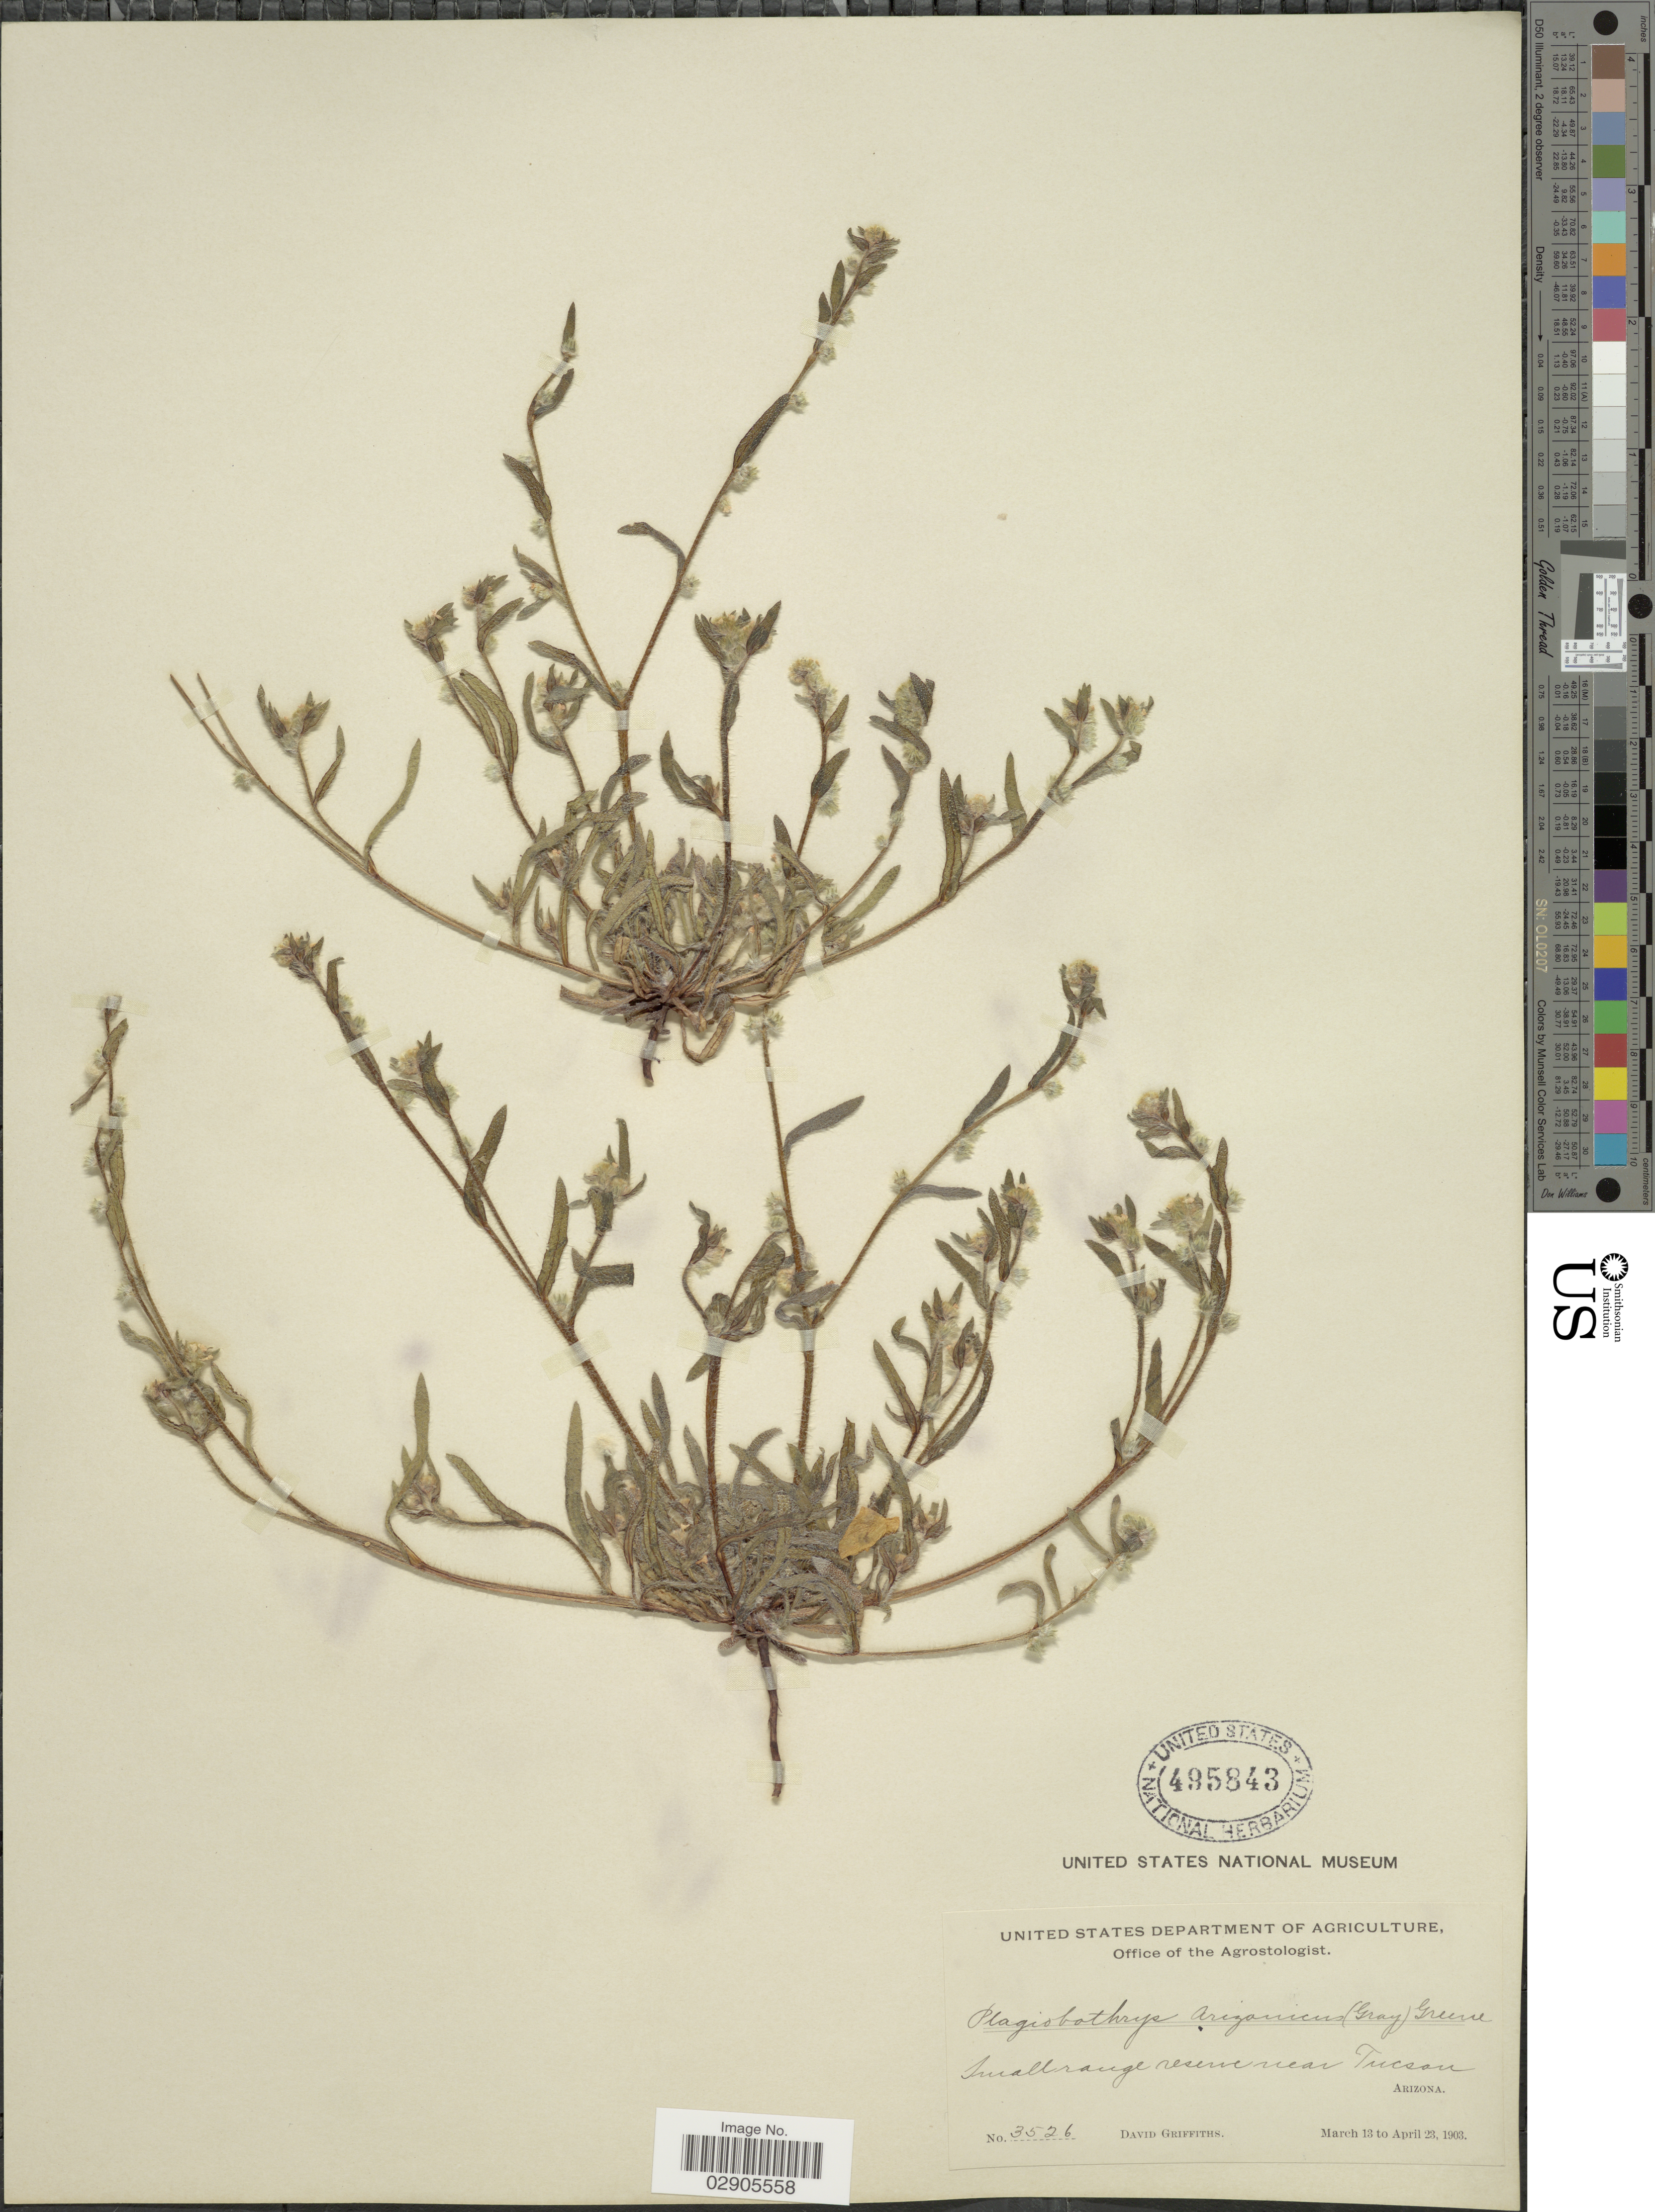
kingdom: Plantae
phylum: Tracheophyta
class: Magnoliopsida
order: Boraginales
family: Boraginaceae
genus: Plagiobothrys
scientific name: Plagiobothrys arizonicus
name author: (A. Gray) Greene ex A. Gray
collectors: D. Griffiths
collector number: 3526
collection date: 1903-03-31/1903-04-23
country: United States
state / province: Arizona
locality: Small range reserve near Tucson.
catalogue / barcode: US 495843